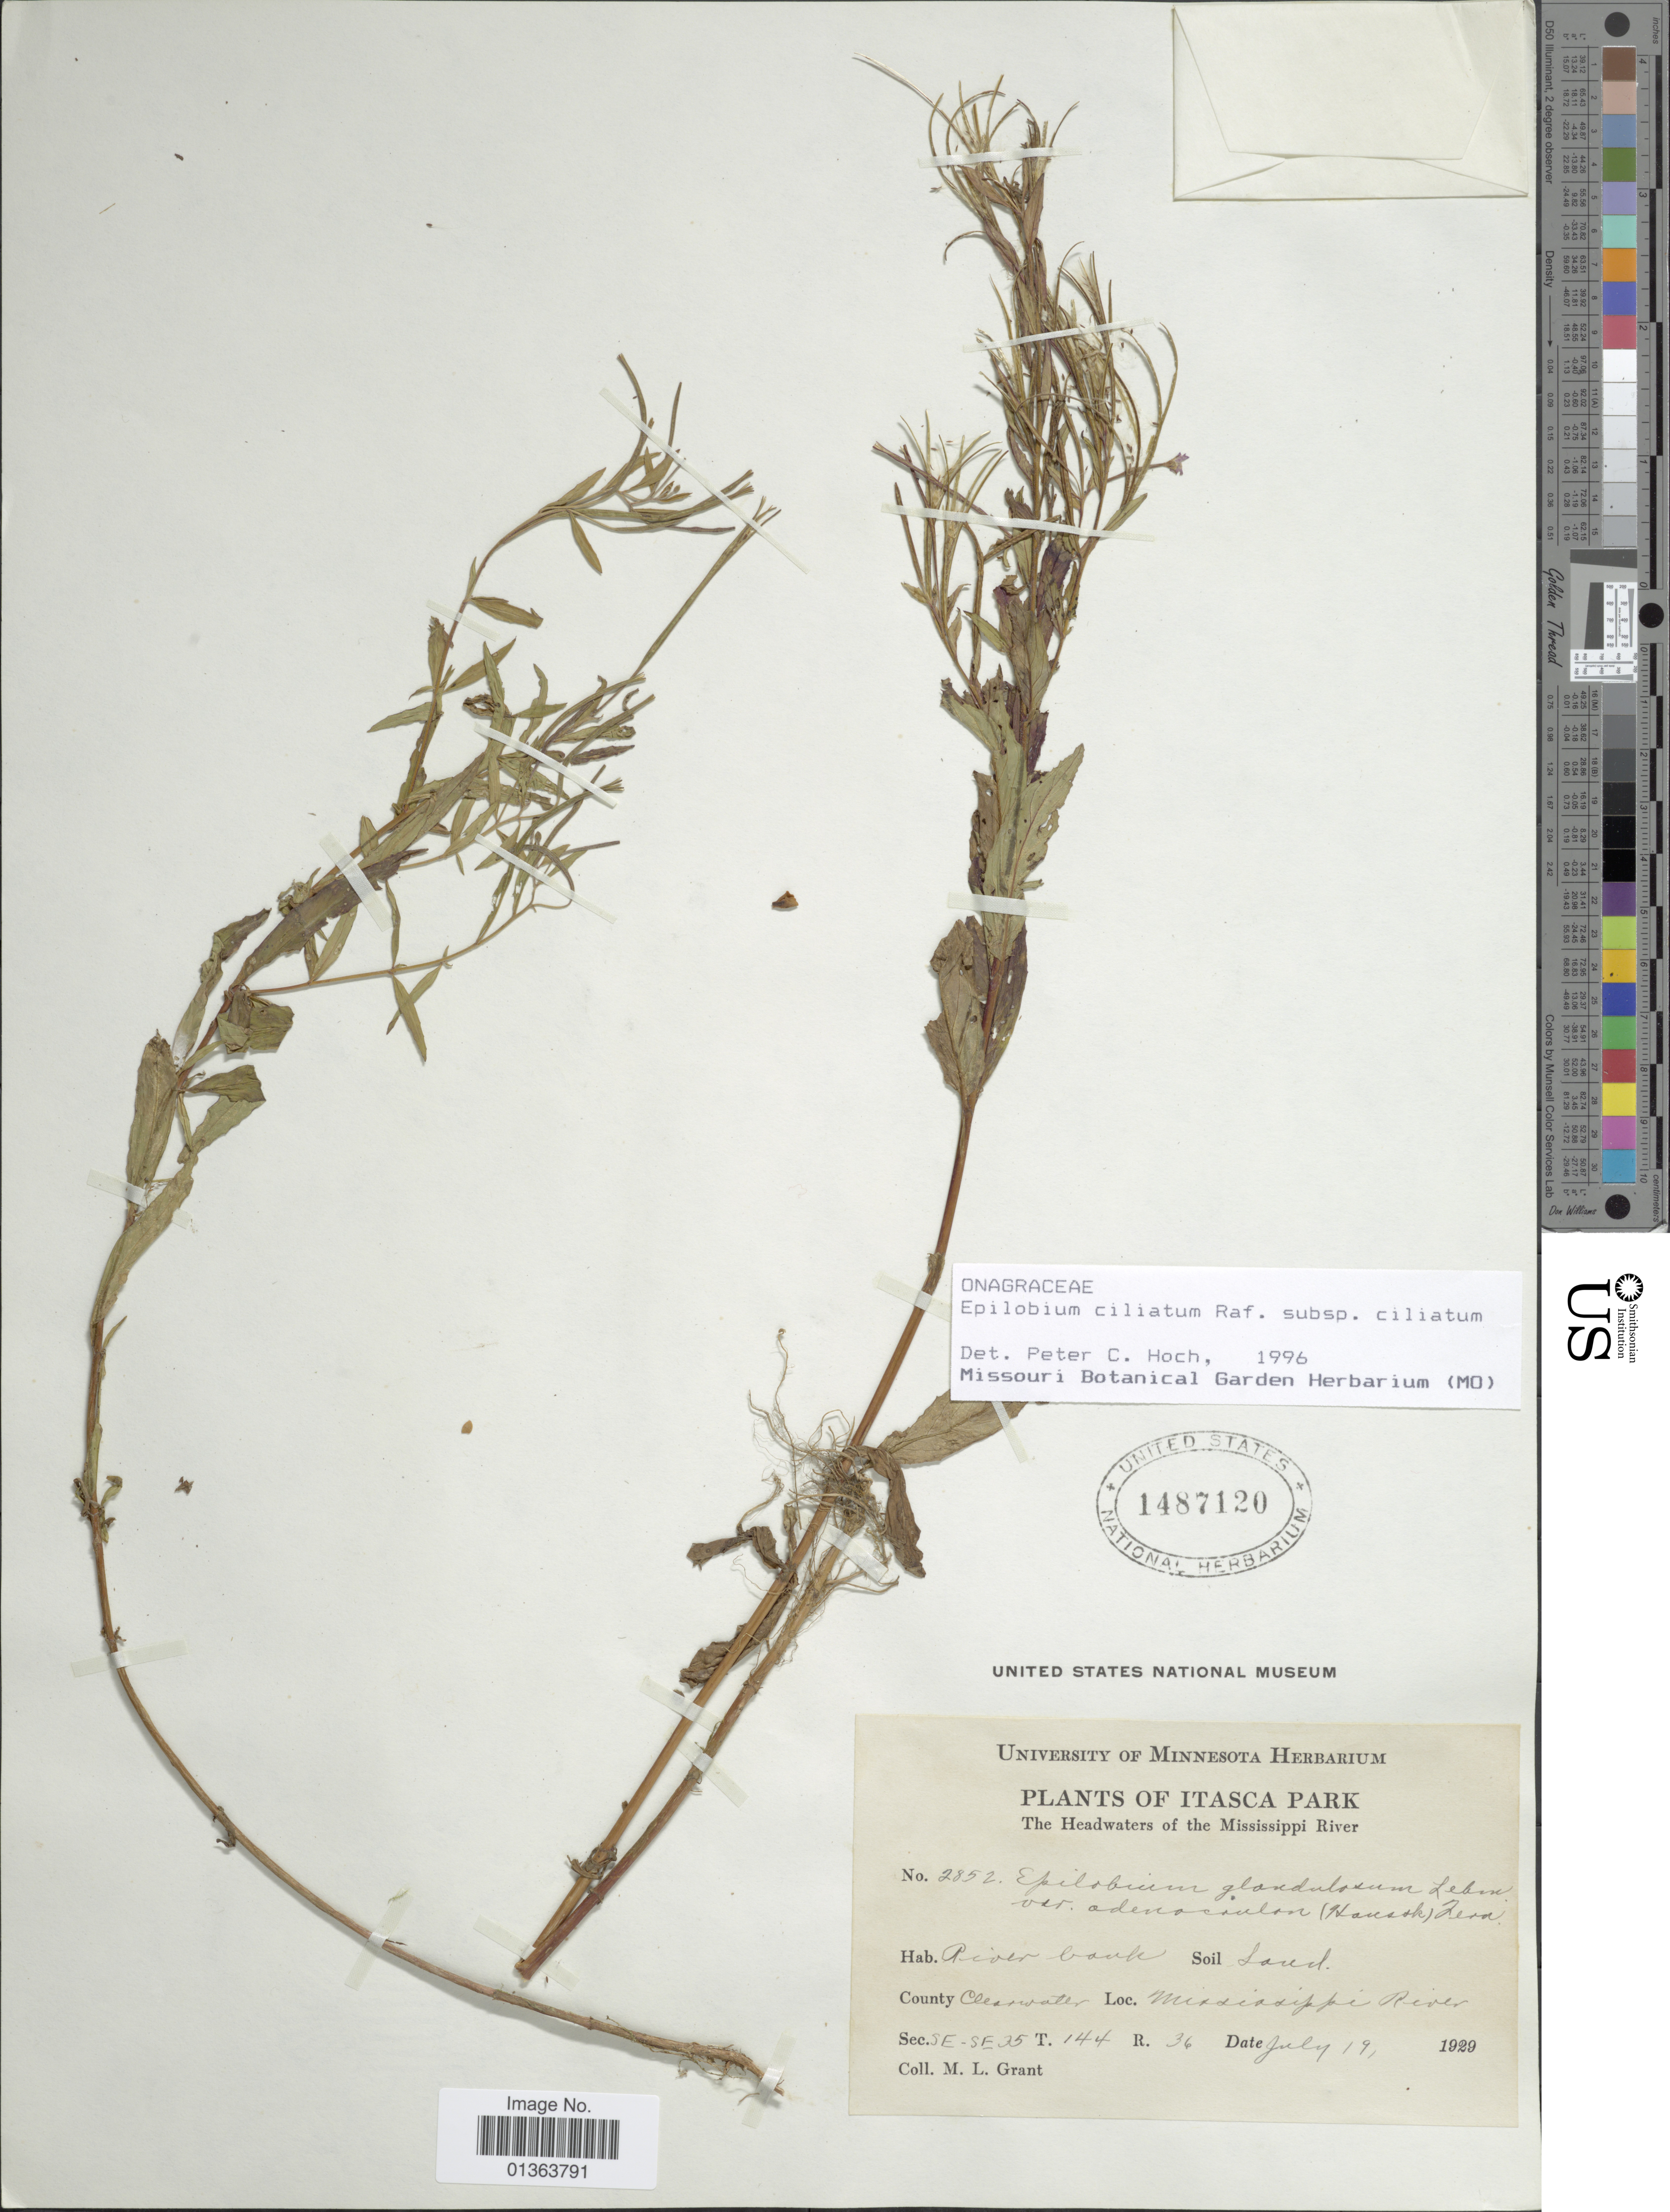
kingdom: Plantae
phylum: Tracheophyta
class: Magnoliopsida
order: Myrtales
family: Onagraceae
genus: Epilobium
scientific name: Epilobium ciliatum subsp. ciliatum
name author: Raf.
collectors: M. L. Grant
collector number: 2852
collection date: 1929-07-19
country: United States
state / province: Minnesota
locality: Itasca Park. The Headwaters of the Mississippi River. River bank. County Clearwater. Mississippi River.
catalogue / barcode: US 1487120